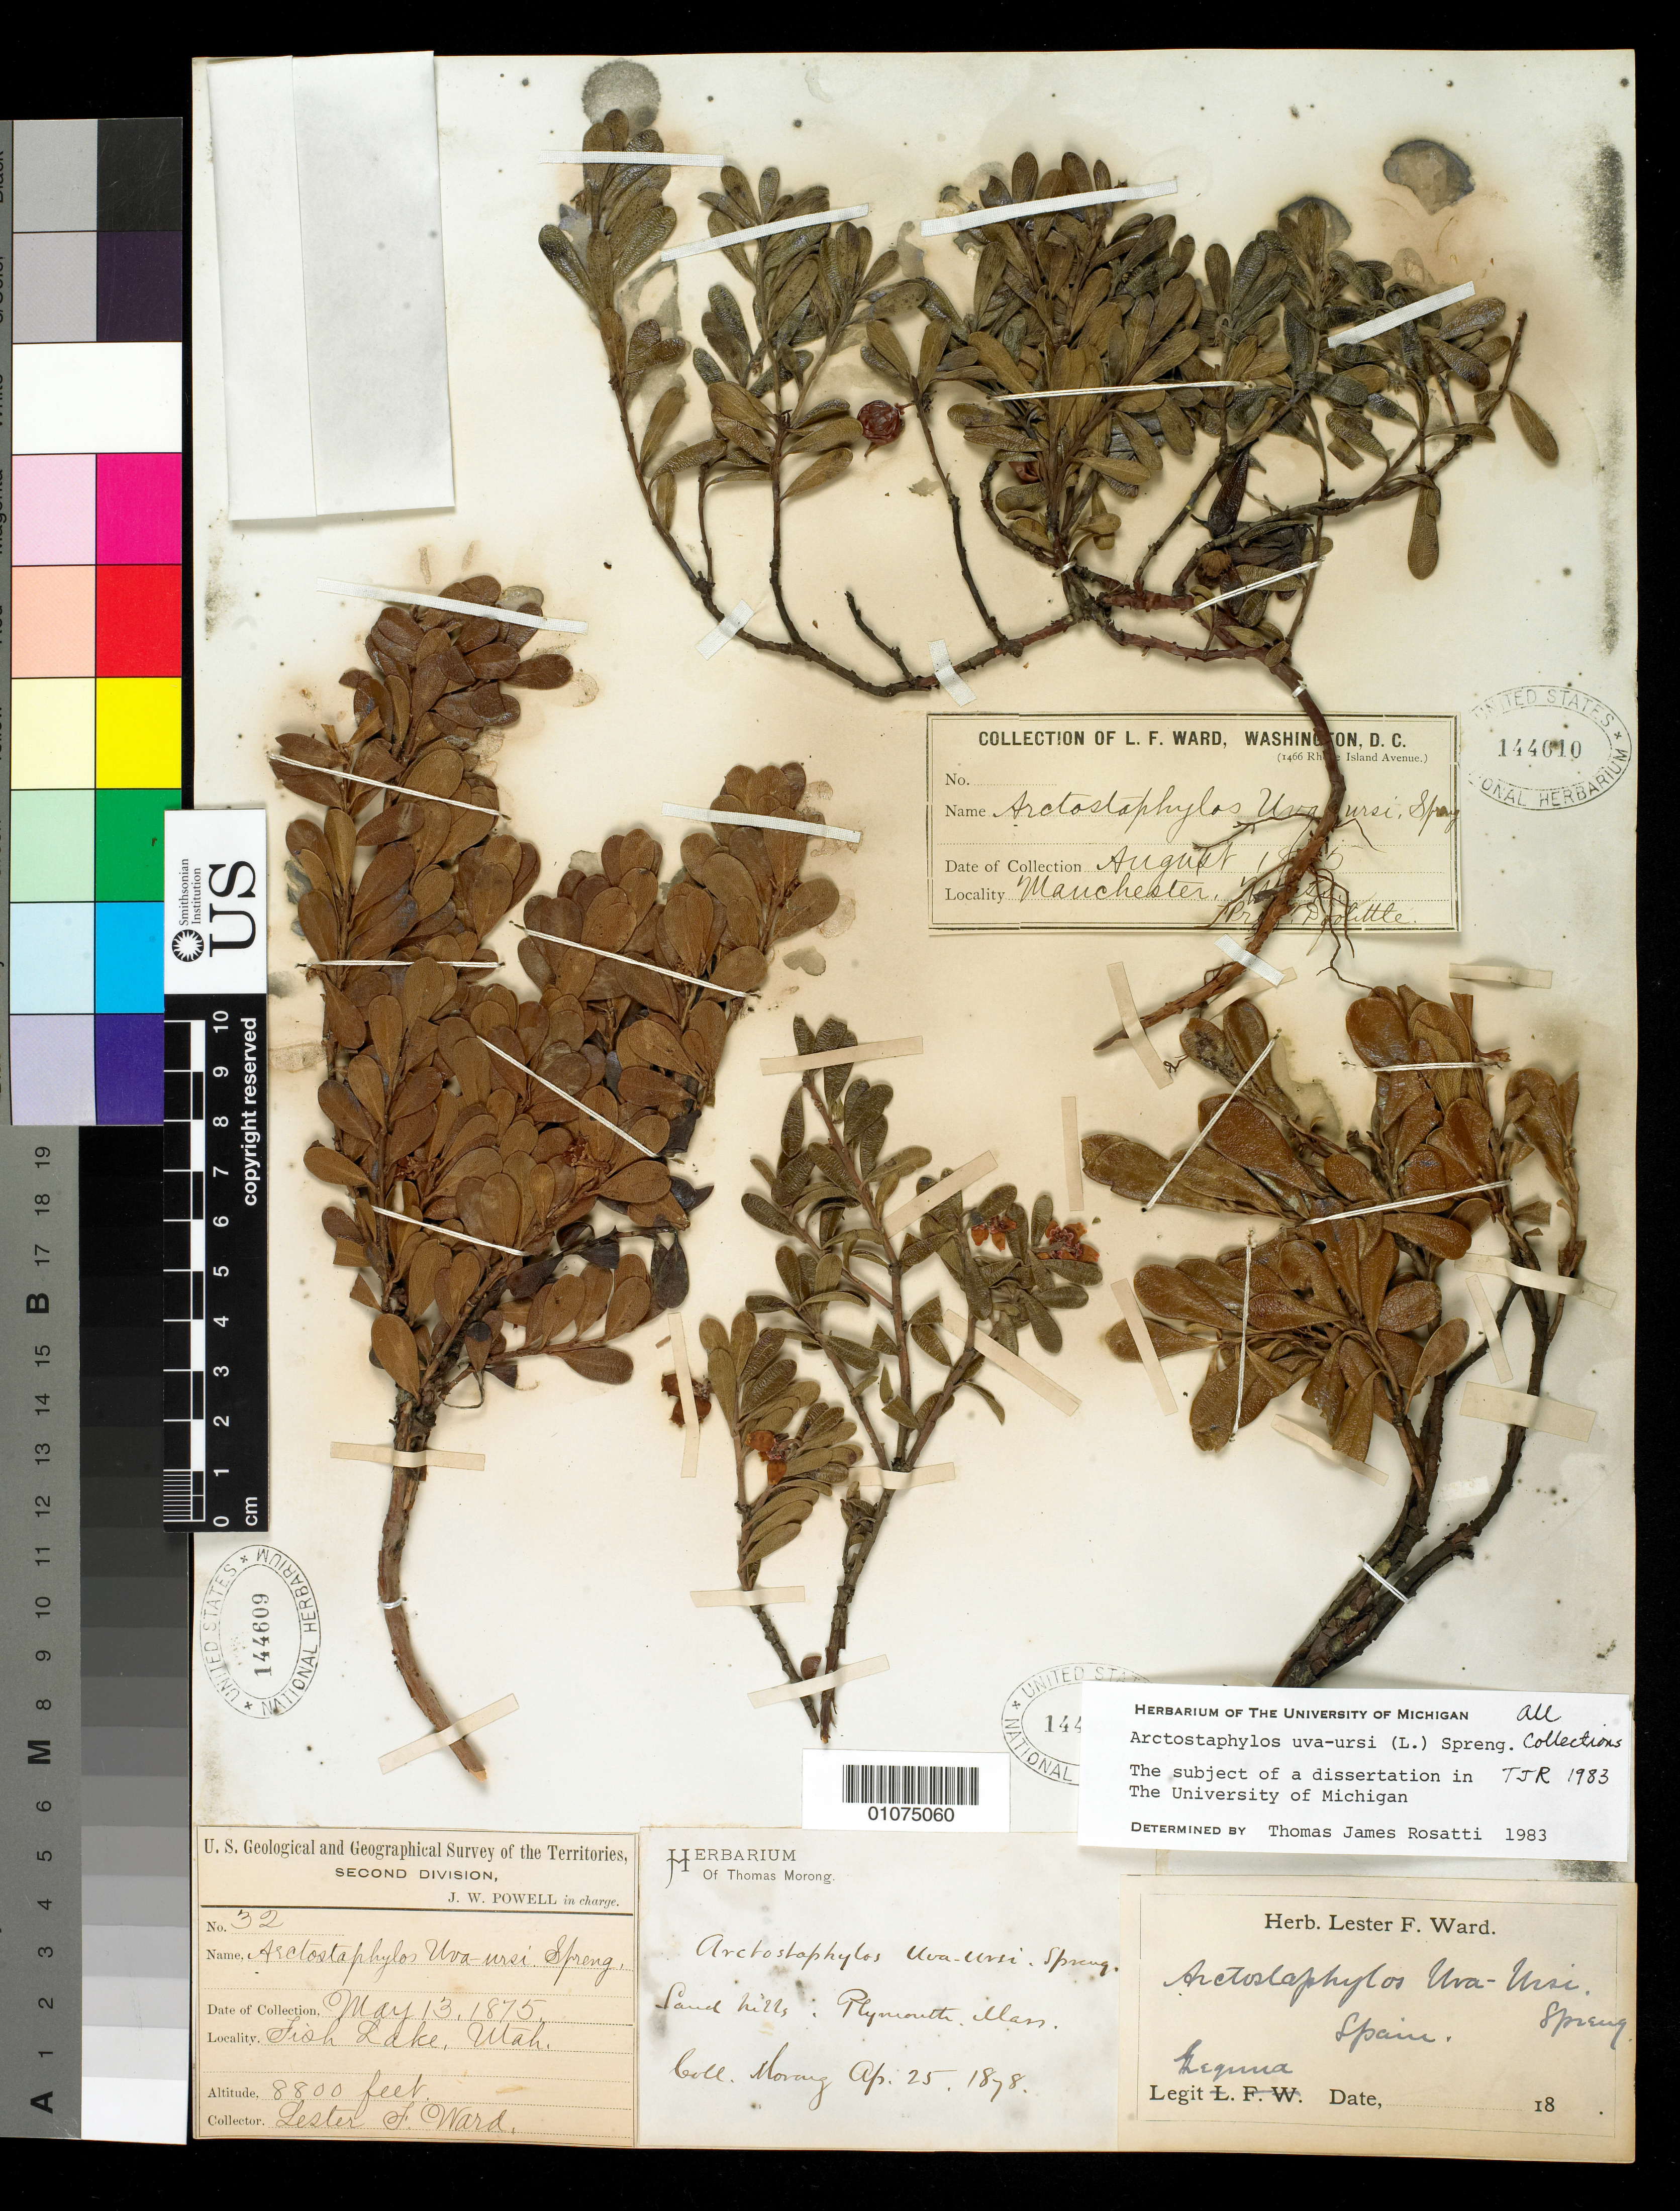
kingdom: Plantae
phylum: Tracheophyta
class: Magnoliopsida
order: Ericales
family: Ericaceae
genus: Arctostaphylos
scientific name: Arctostaphylos uva-ursi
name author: (L.) Spreng.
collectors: L. F. Ward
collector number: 32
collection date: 1875-05-13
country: United States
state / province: Utah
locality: Fish Lake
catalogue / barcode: US 144608